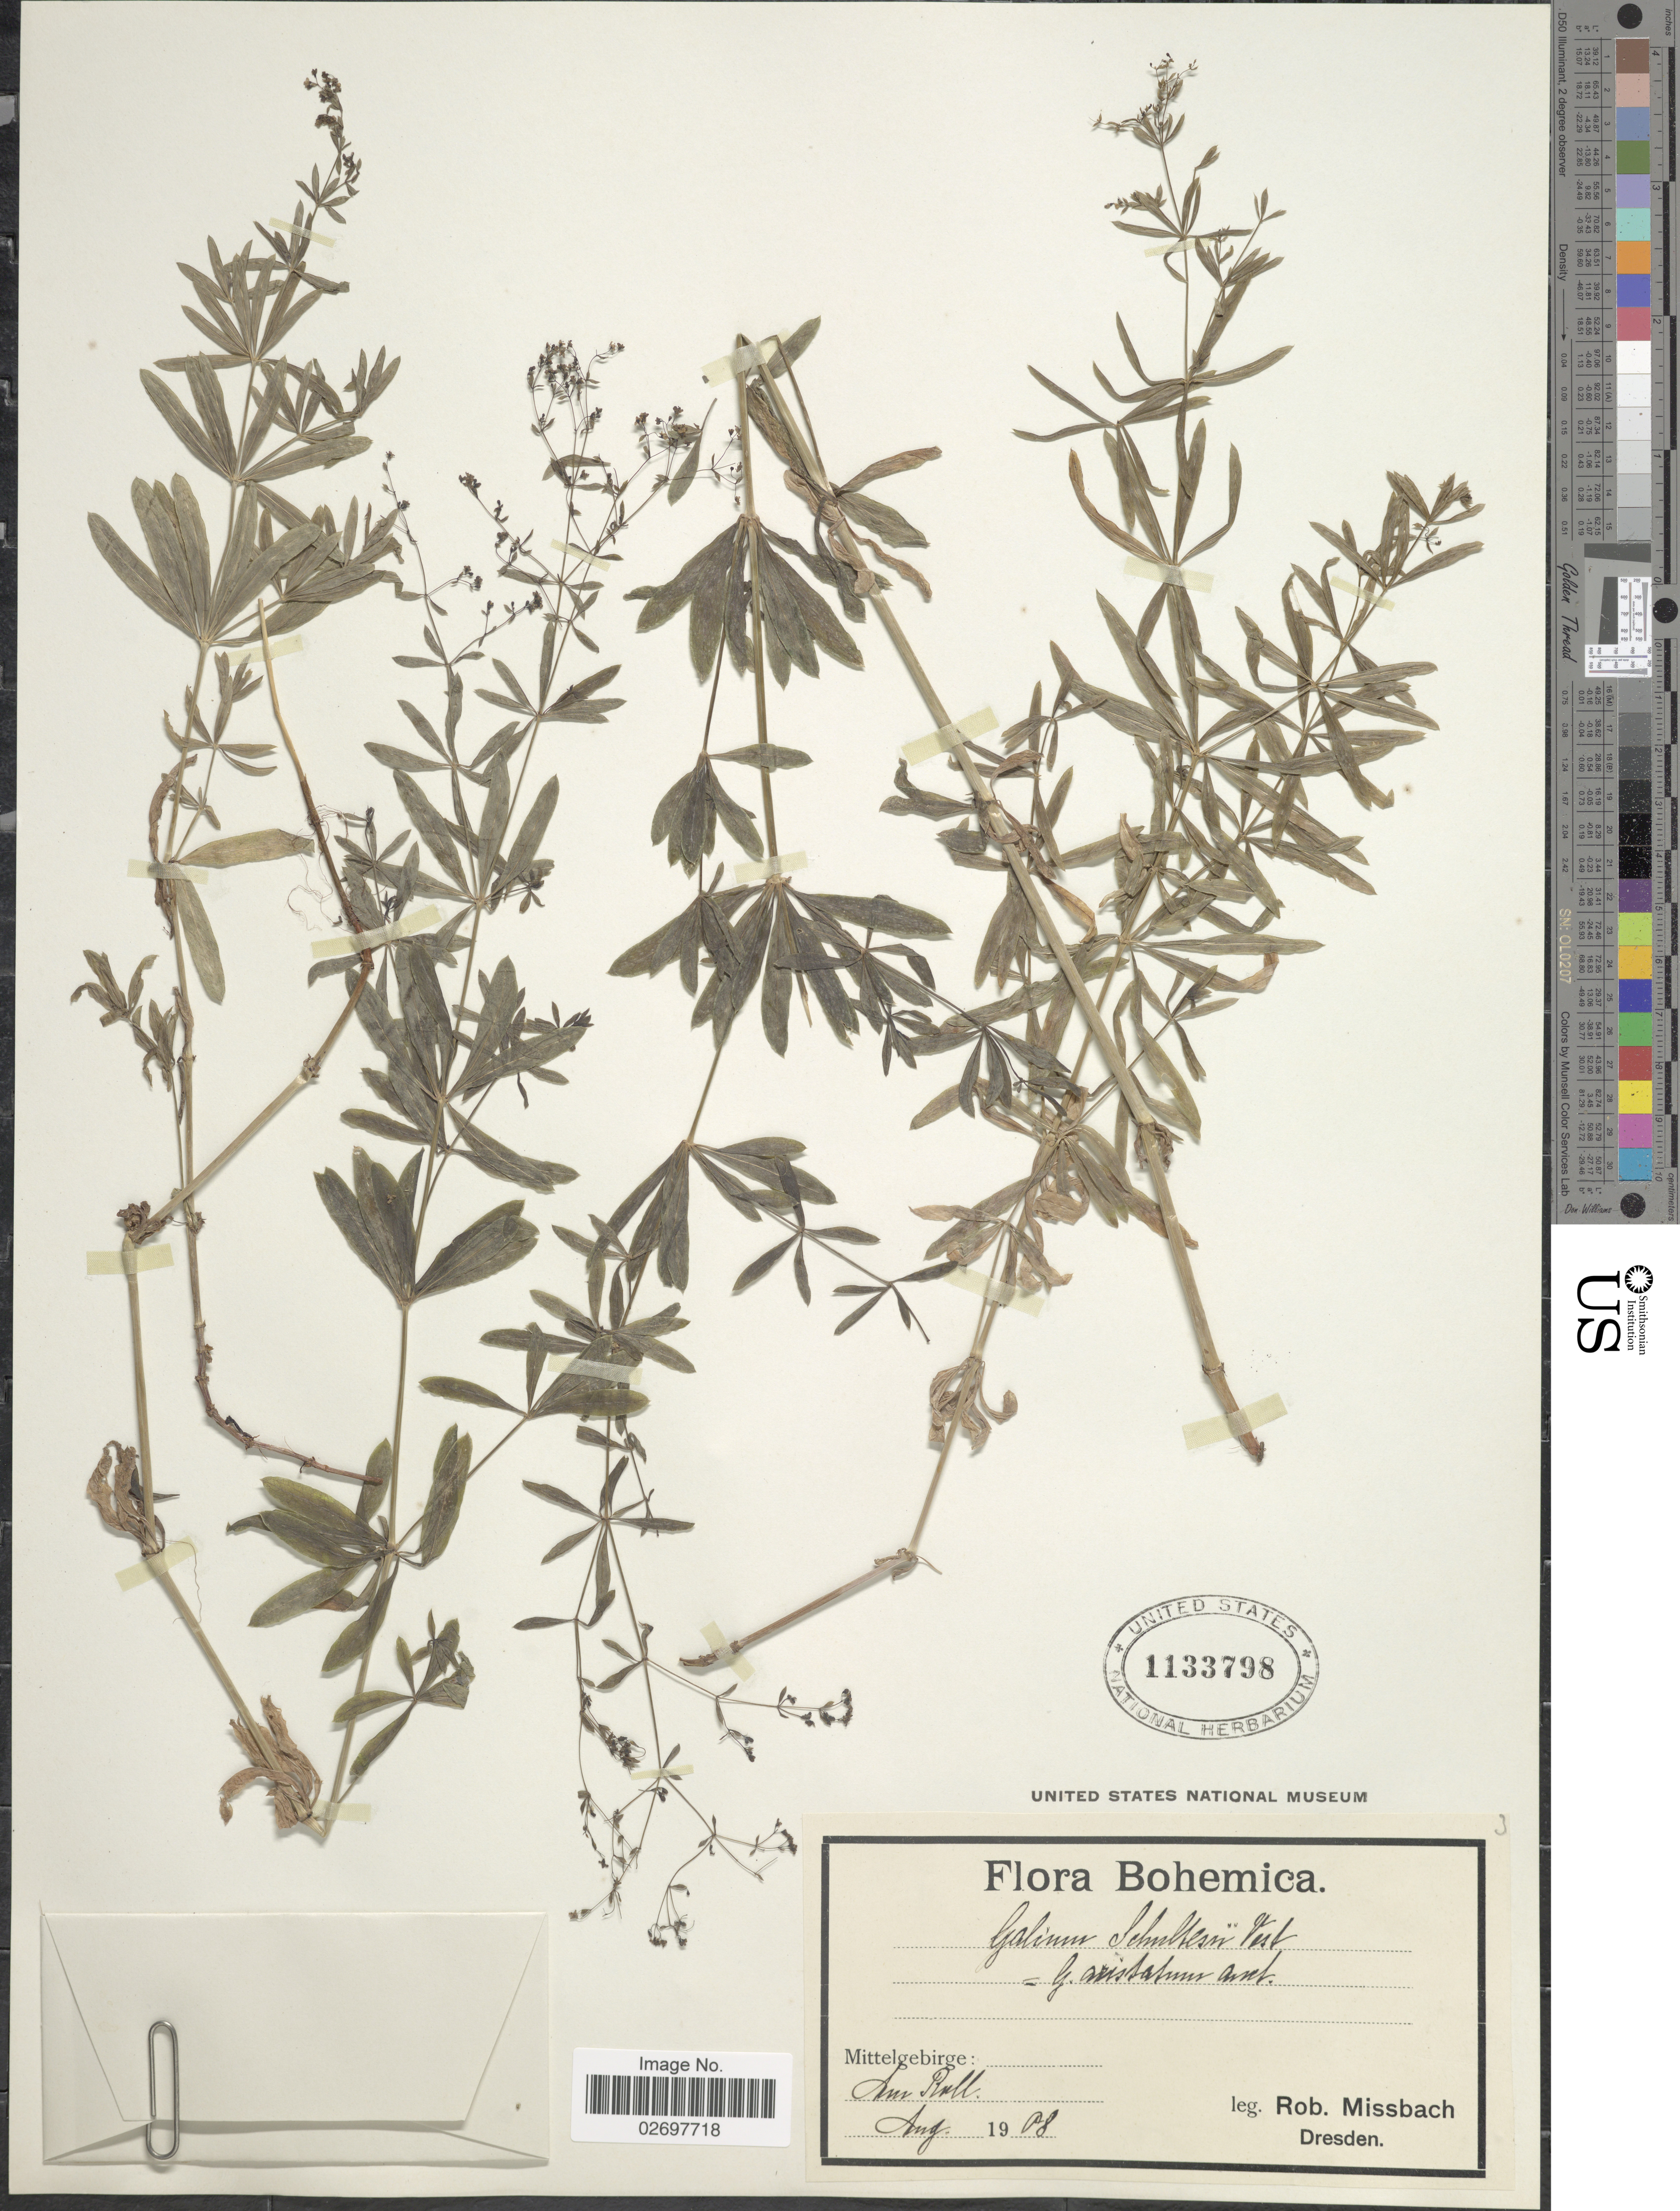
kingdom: Plantae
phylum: Tracheophyta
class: Magnoliopsida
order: Gentianales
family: Rubiaceae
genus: Galium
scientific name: Galium schultesii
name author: Vest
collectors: R. Missbach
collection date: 1908-08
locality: Bohemica, Mittelgeberge, Am Roll [interpreted]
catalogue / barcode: US 1133798